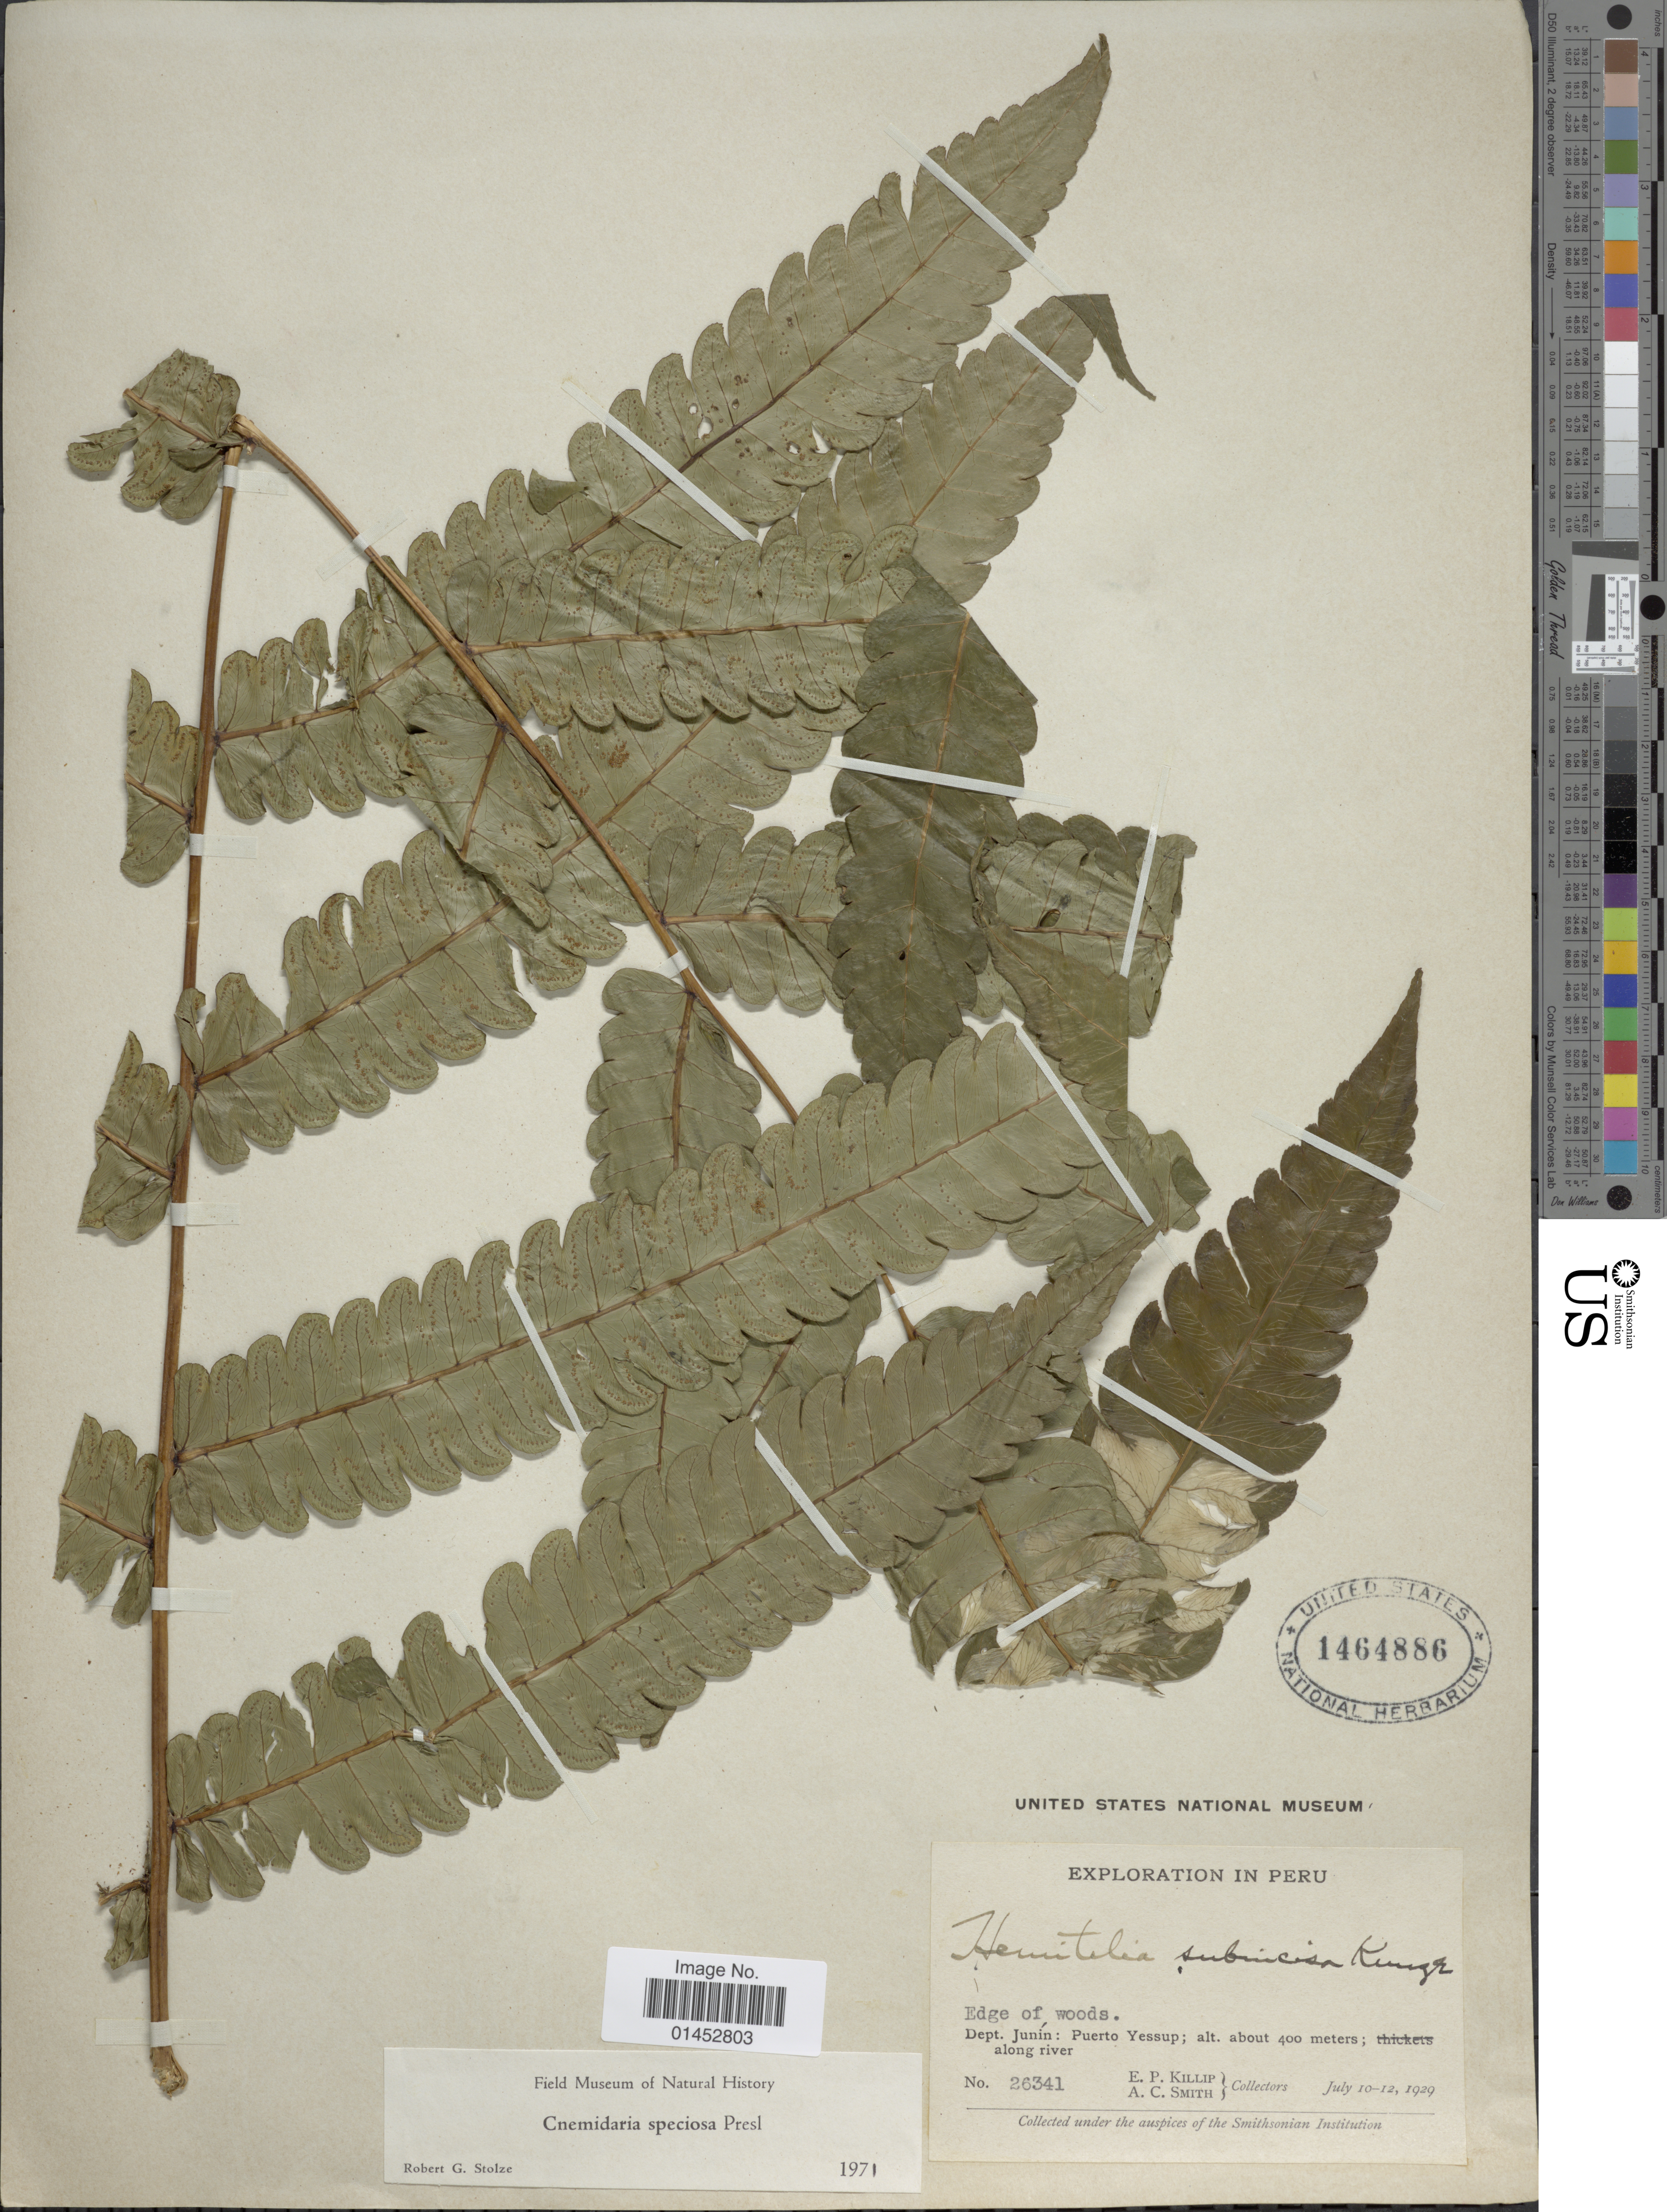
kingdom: Plantae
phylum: Tracheophyta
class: Polypodiopsida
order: Cyatheales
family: Cyatheaceae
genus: Cyathea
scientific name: Cyathea speciosa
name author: Humb. & Bonpl. ex Willd.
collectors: E. P. Killip & A. C. Smith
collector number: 26341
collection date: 1929-07-10/1929-07-12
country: Peru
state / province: Junín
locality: Dept. Junín: Puerto Yessup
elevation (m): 400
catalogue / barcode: US 1464886